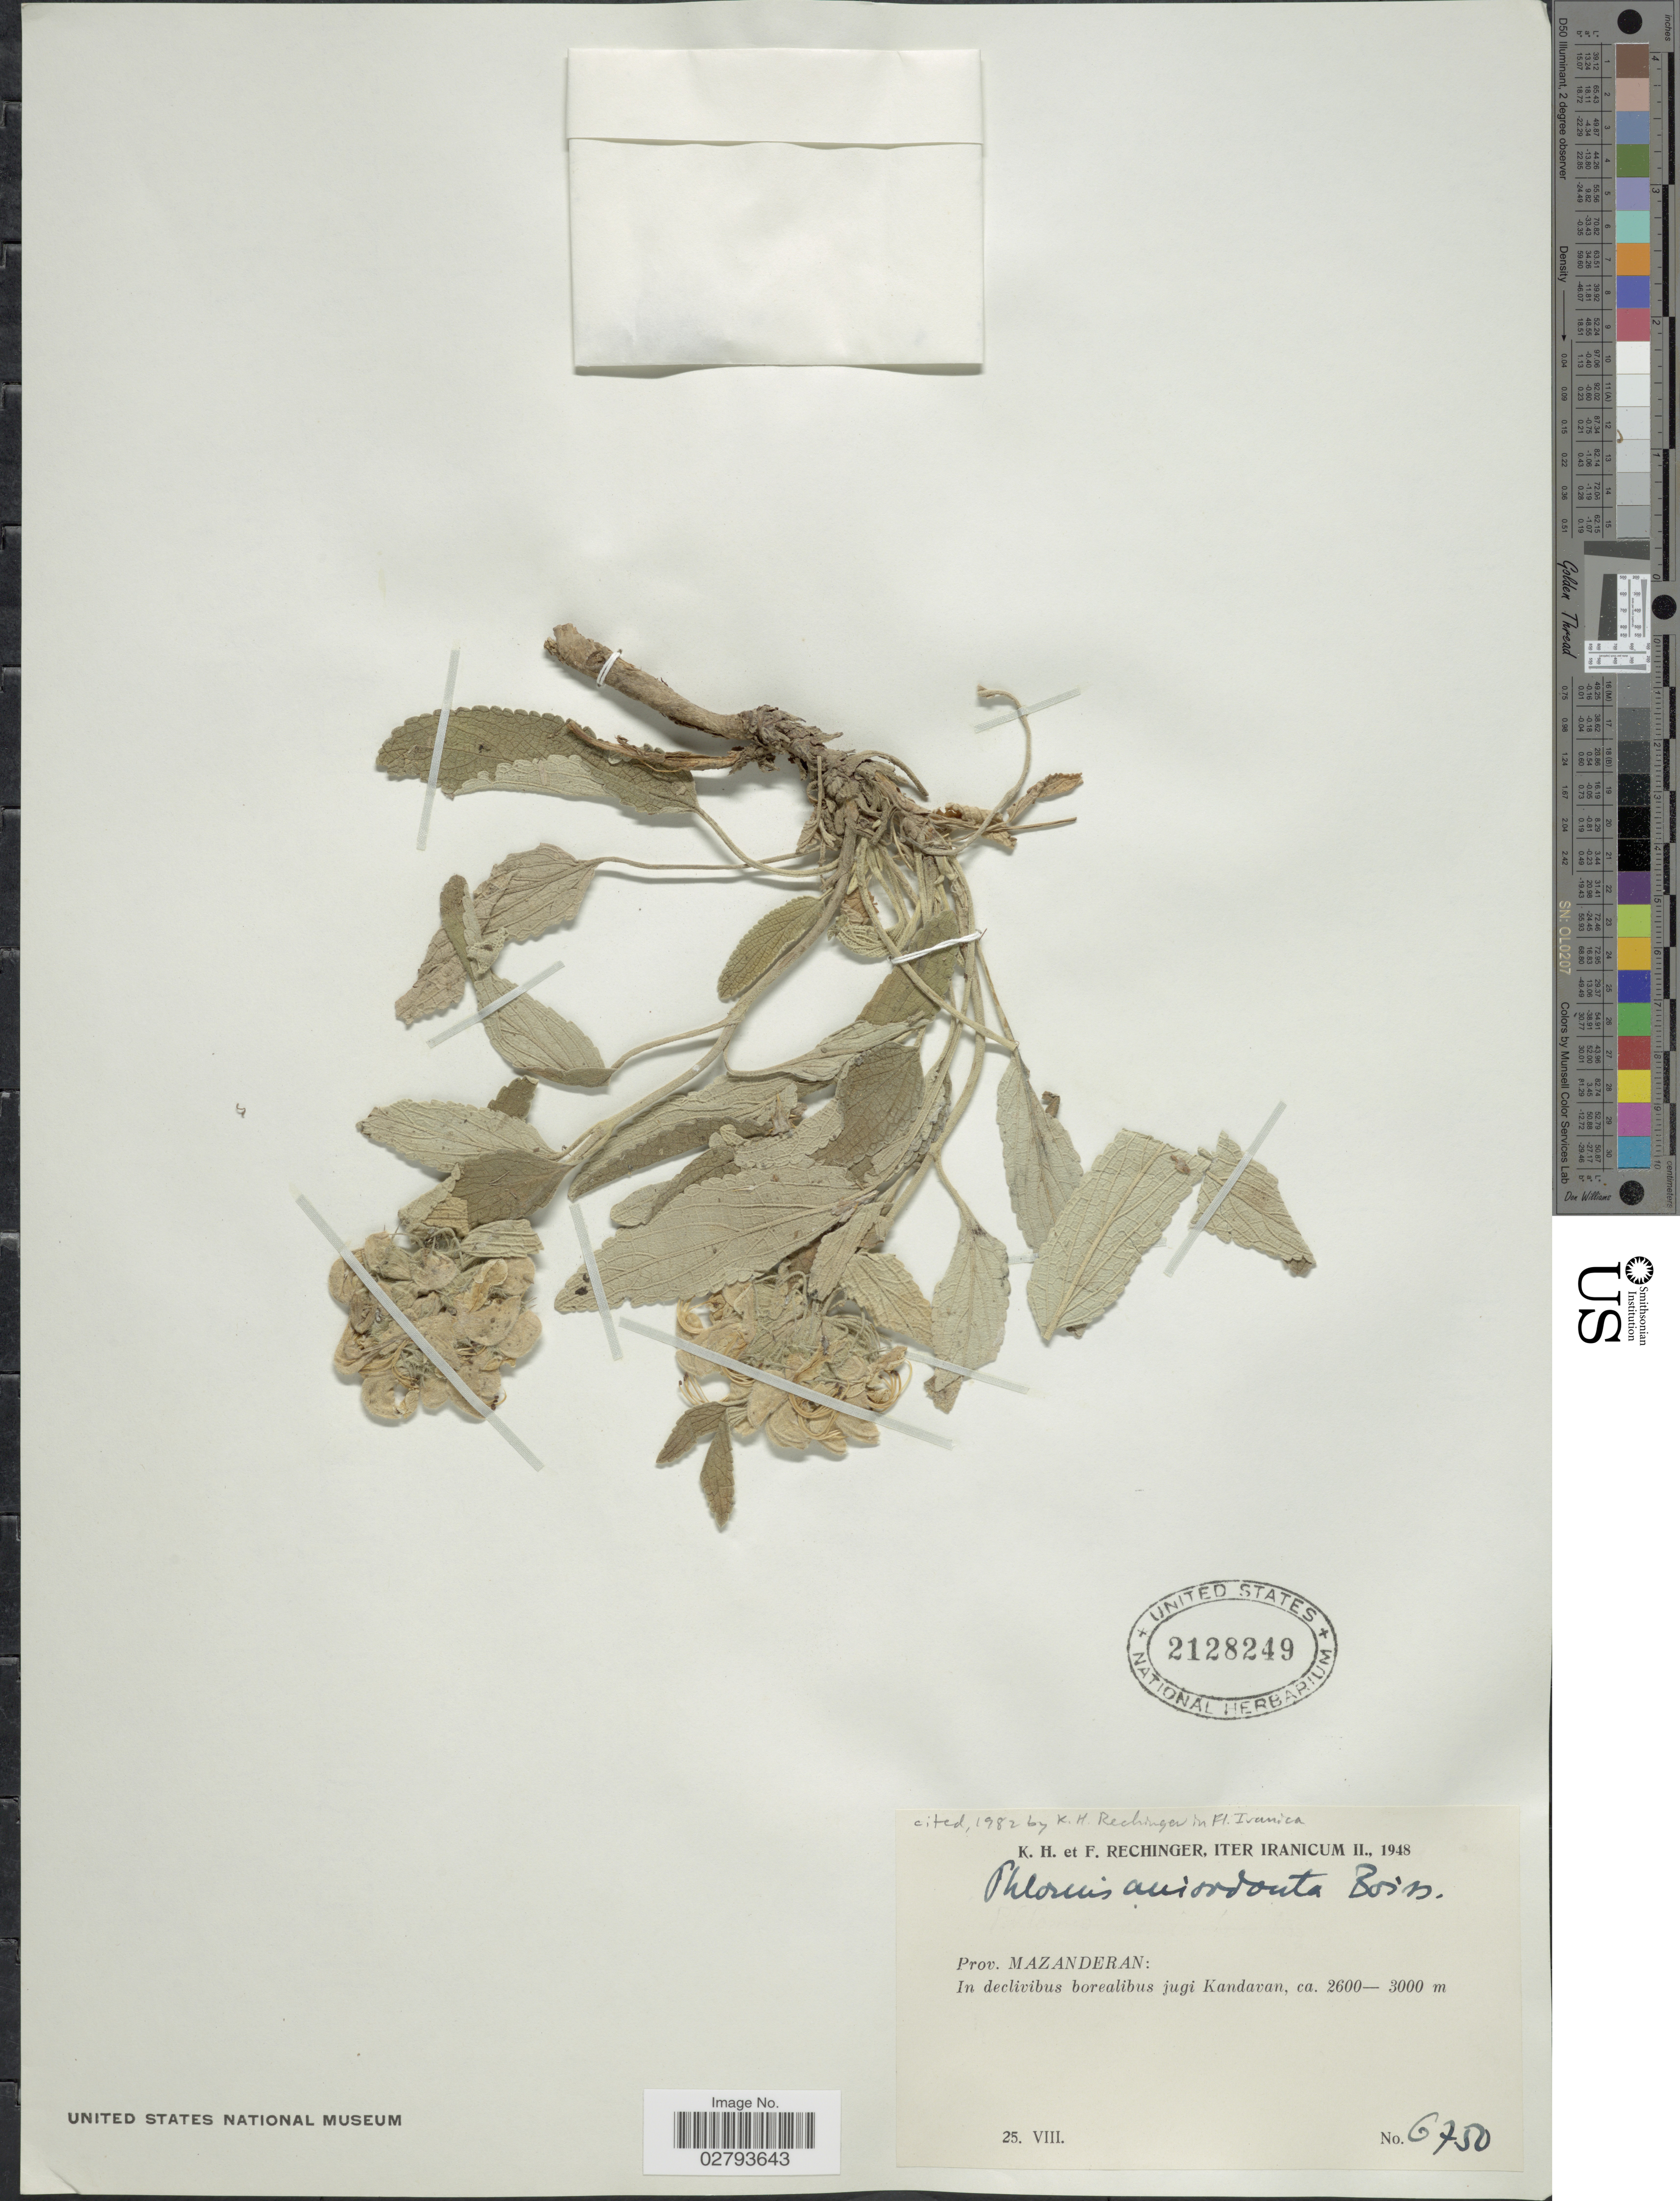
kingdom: Plantae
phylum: Tracheophyta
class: Magnoliopsida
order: Lamiales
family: Lamiaceae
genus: Phlomis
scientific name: Phlomis anisodonta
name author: Boiss.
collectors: K. H. Rechinger & F. Rechinger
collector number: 6750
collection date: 1948-08-25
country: Iran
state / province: Mazandaran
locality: Prov. Mazanderan: In declivibus borealibus jugi Kandavan.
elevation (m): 2600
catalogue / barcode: US 2128249